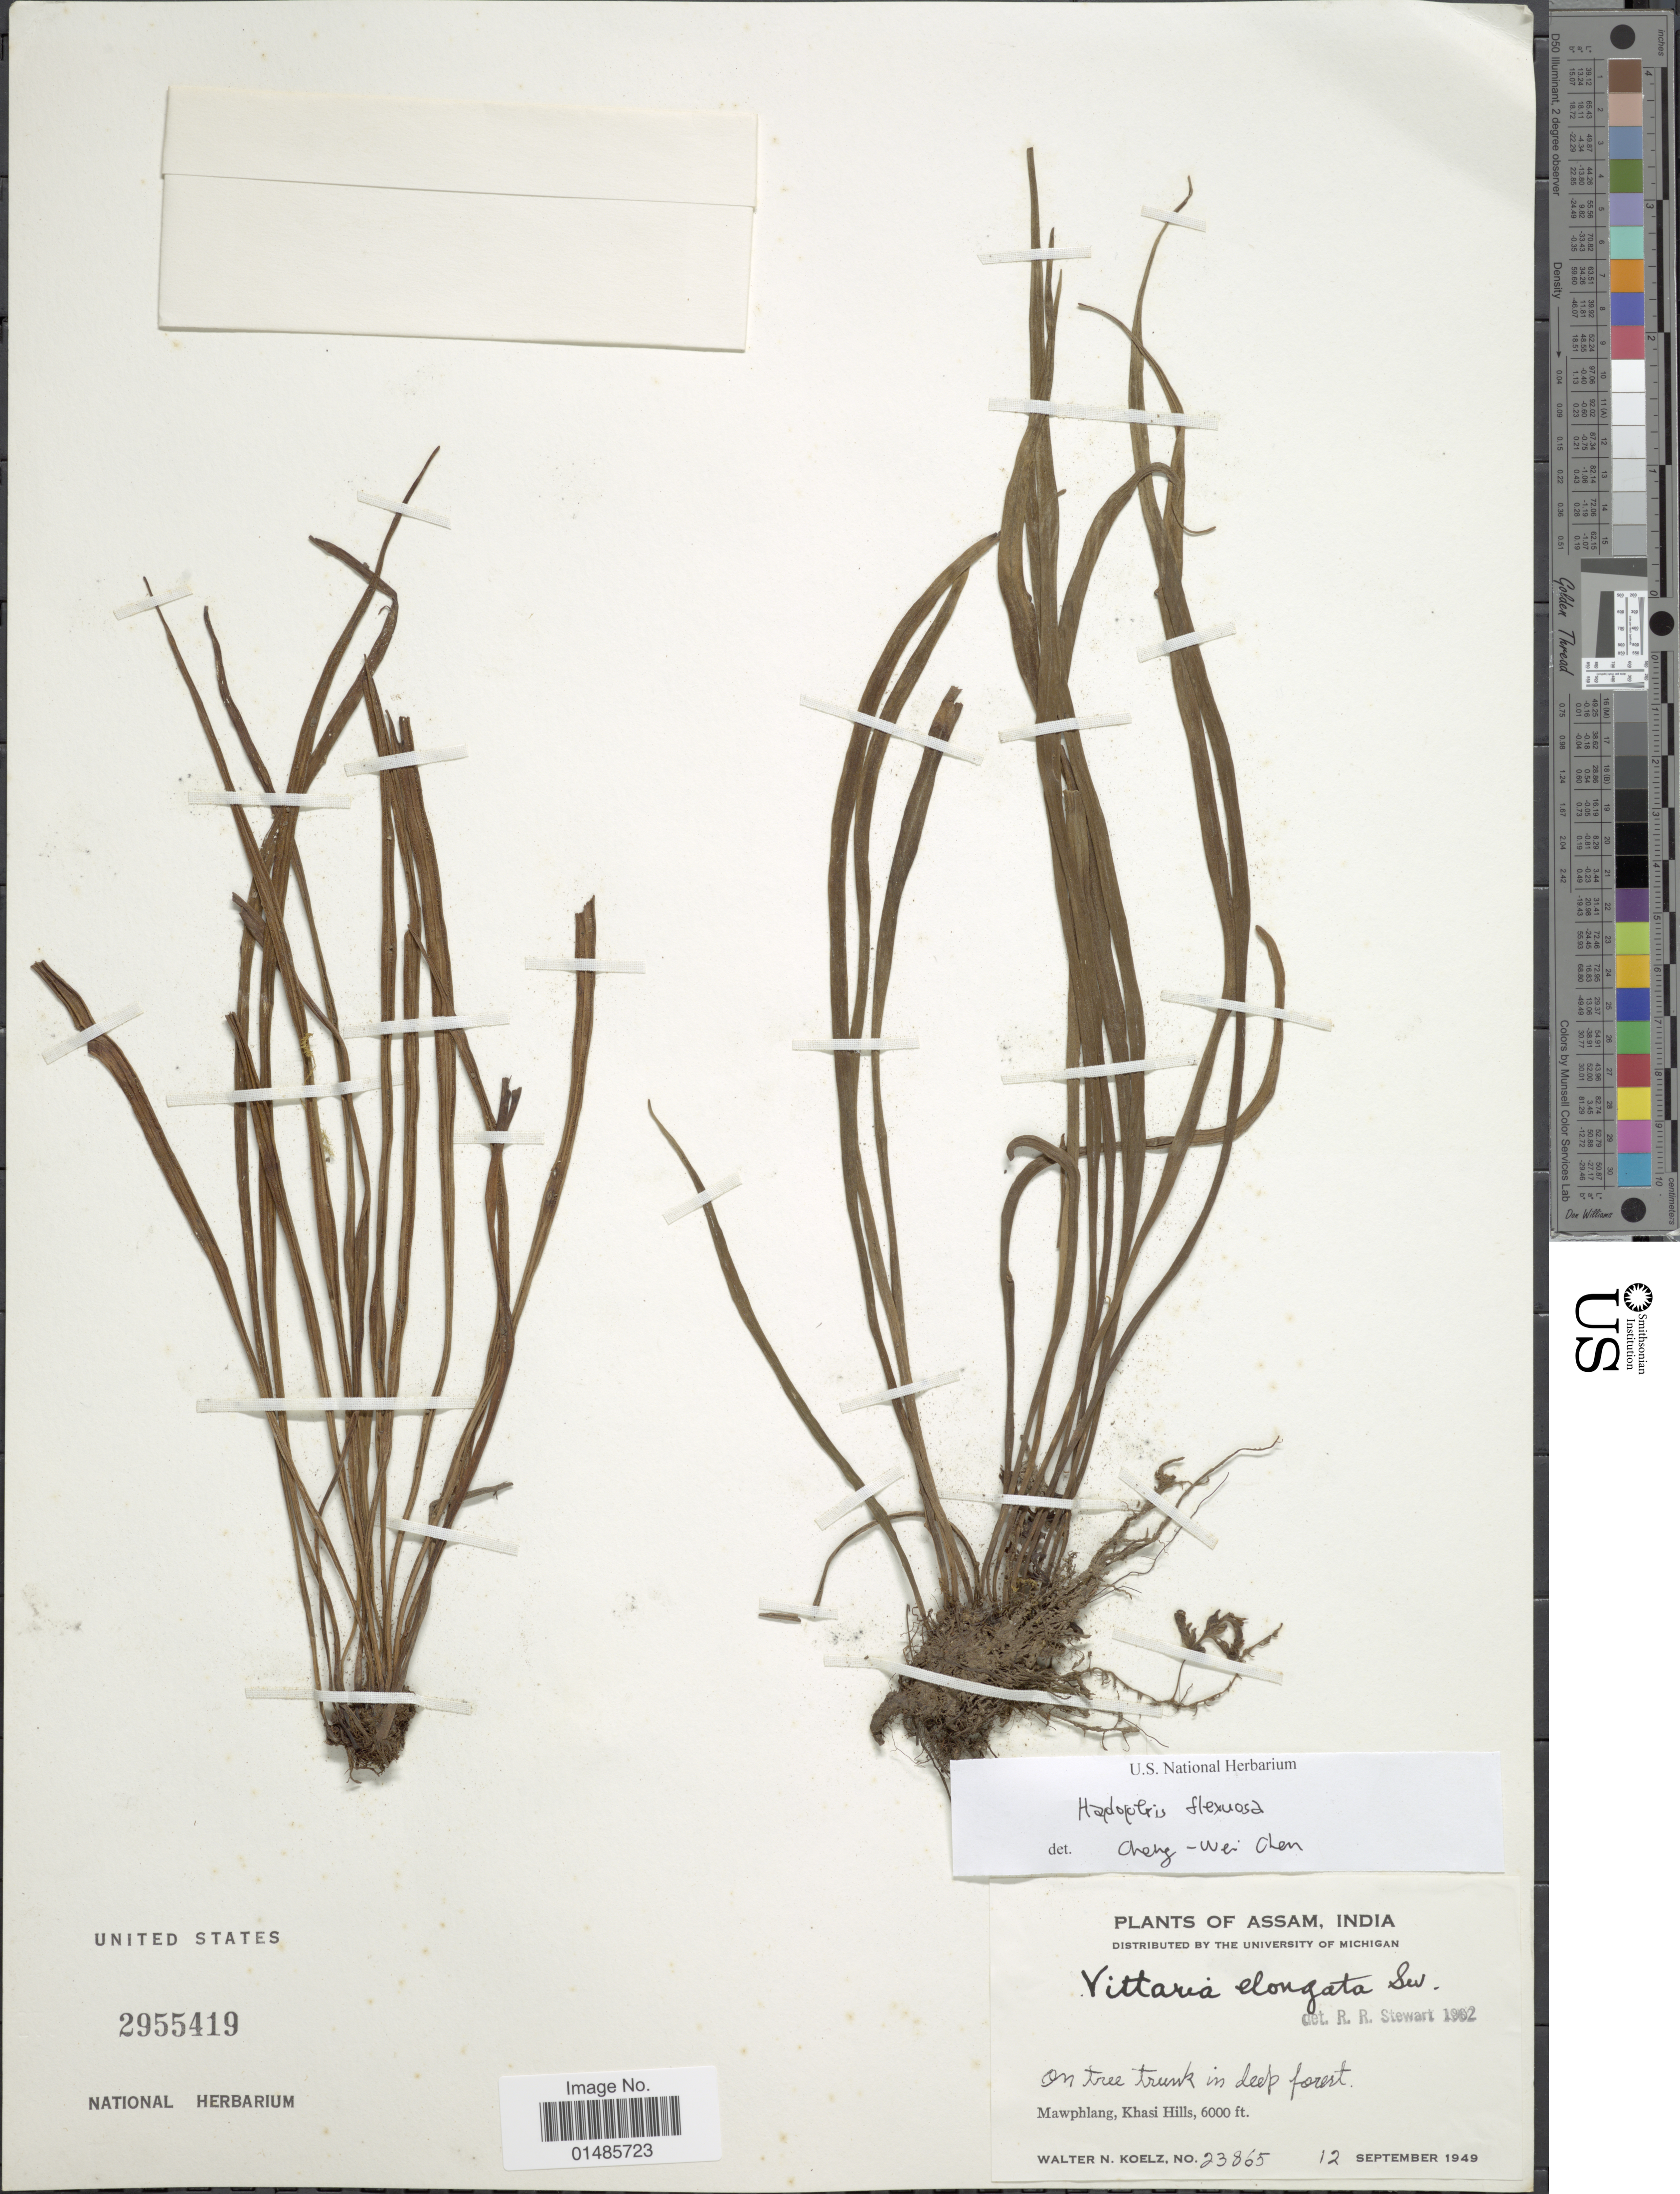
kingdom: Plantae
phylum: Tracheophyta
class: Polypodiopsida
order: Polypodiales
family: Pteridaceae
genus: Haplopteris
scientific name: Haplopteris flexuosa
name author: (Fée) E.H. Crane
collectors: W. N. Koelz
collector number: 23865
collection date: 1949-09-12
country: India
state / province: Meghalaya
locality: Mawphlang, Khasi Hills.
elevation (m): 1829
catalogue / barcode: US 2955419